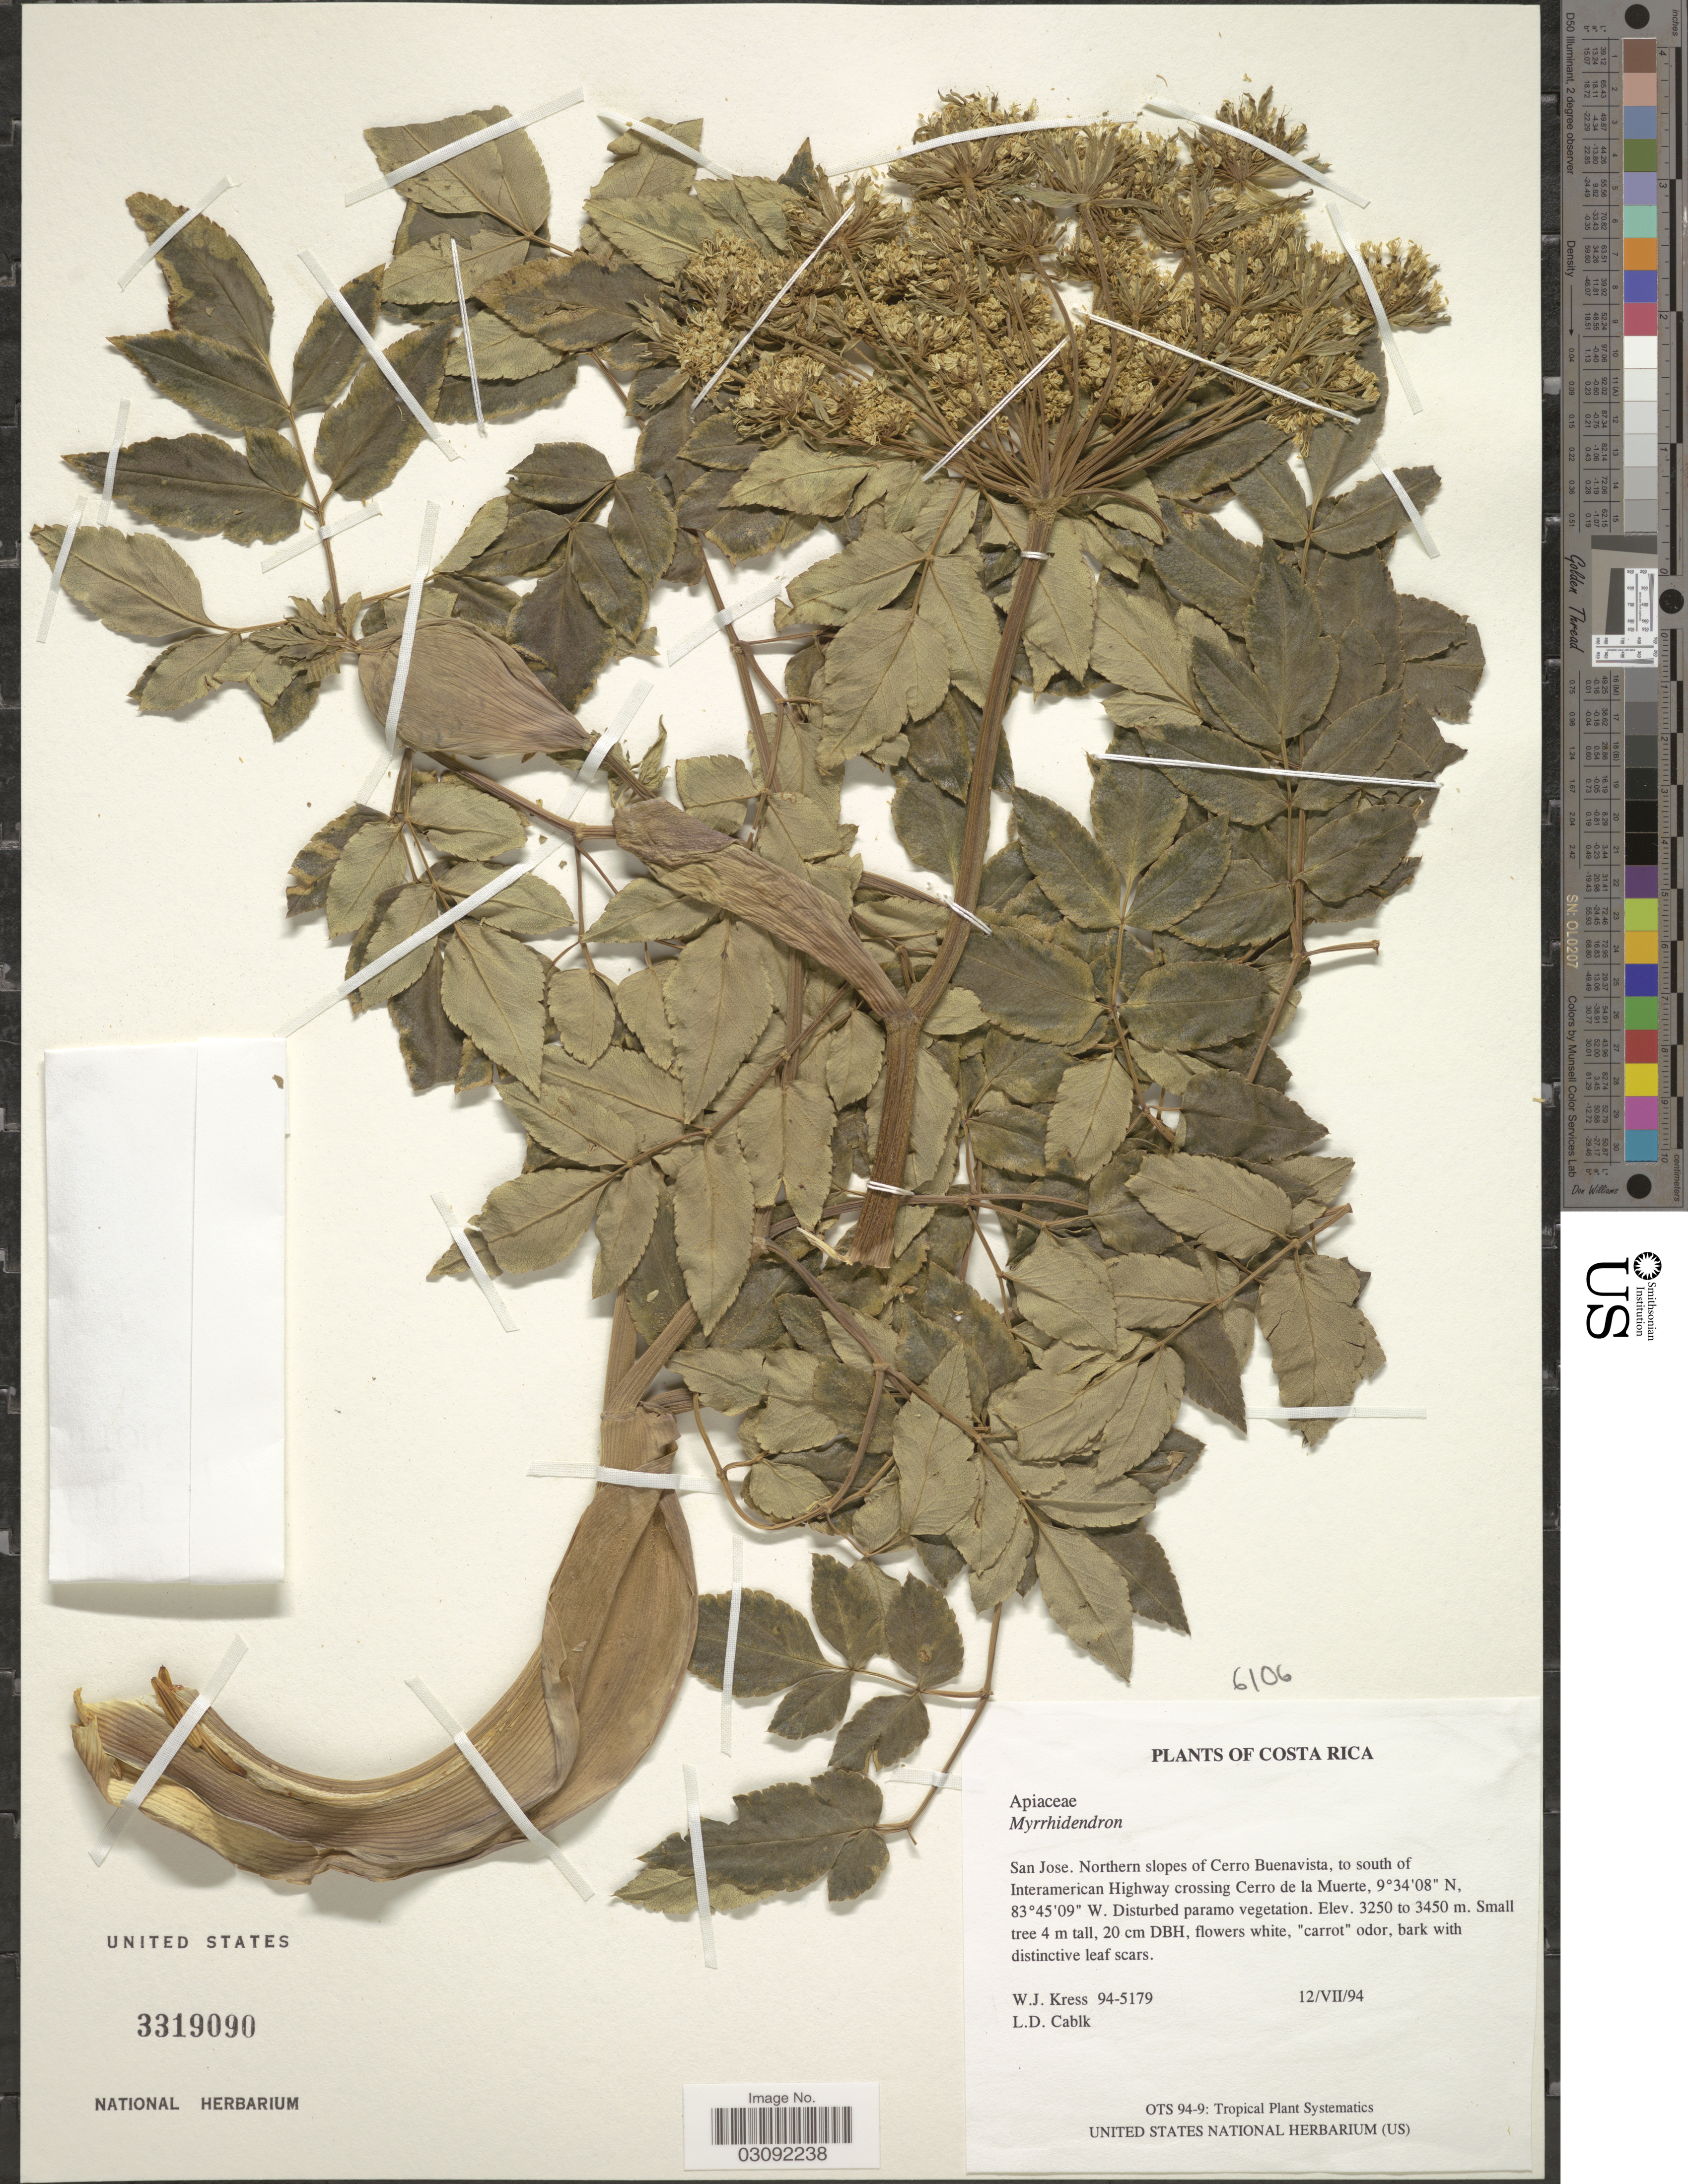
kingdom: Plantae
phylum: Tracheophyta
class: Magnoliopsida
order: Apiales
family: Apiaceae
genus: Myrrhidendron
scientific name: Myrrhidendron sp.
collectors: W. J. Kress & L. Cablk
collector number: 94-5179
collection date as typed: Transcribed d/m/y: 12/7/94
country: Costa Rica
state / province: San José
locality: San Jose. Northern slopes of Cerro Buenavista, to south of Interamerican Highway crossing Cerro de la Muerte.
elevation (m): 3250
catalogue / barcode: US 3319090